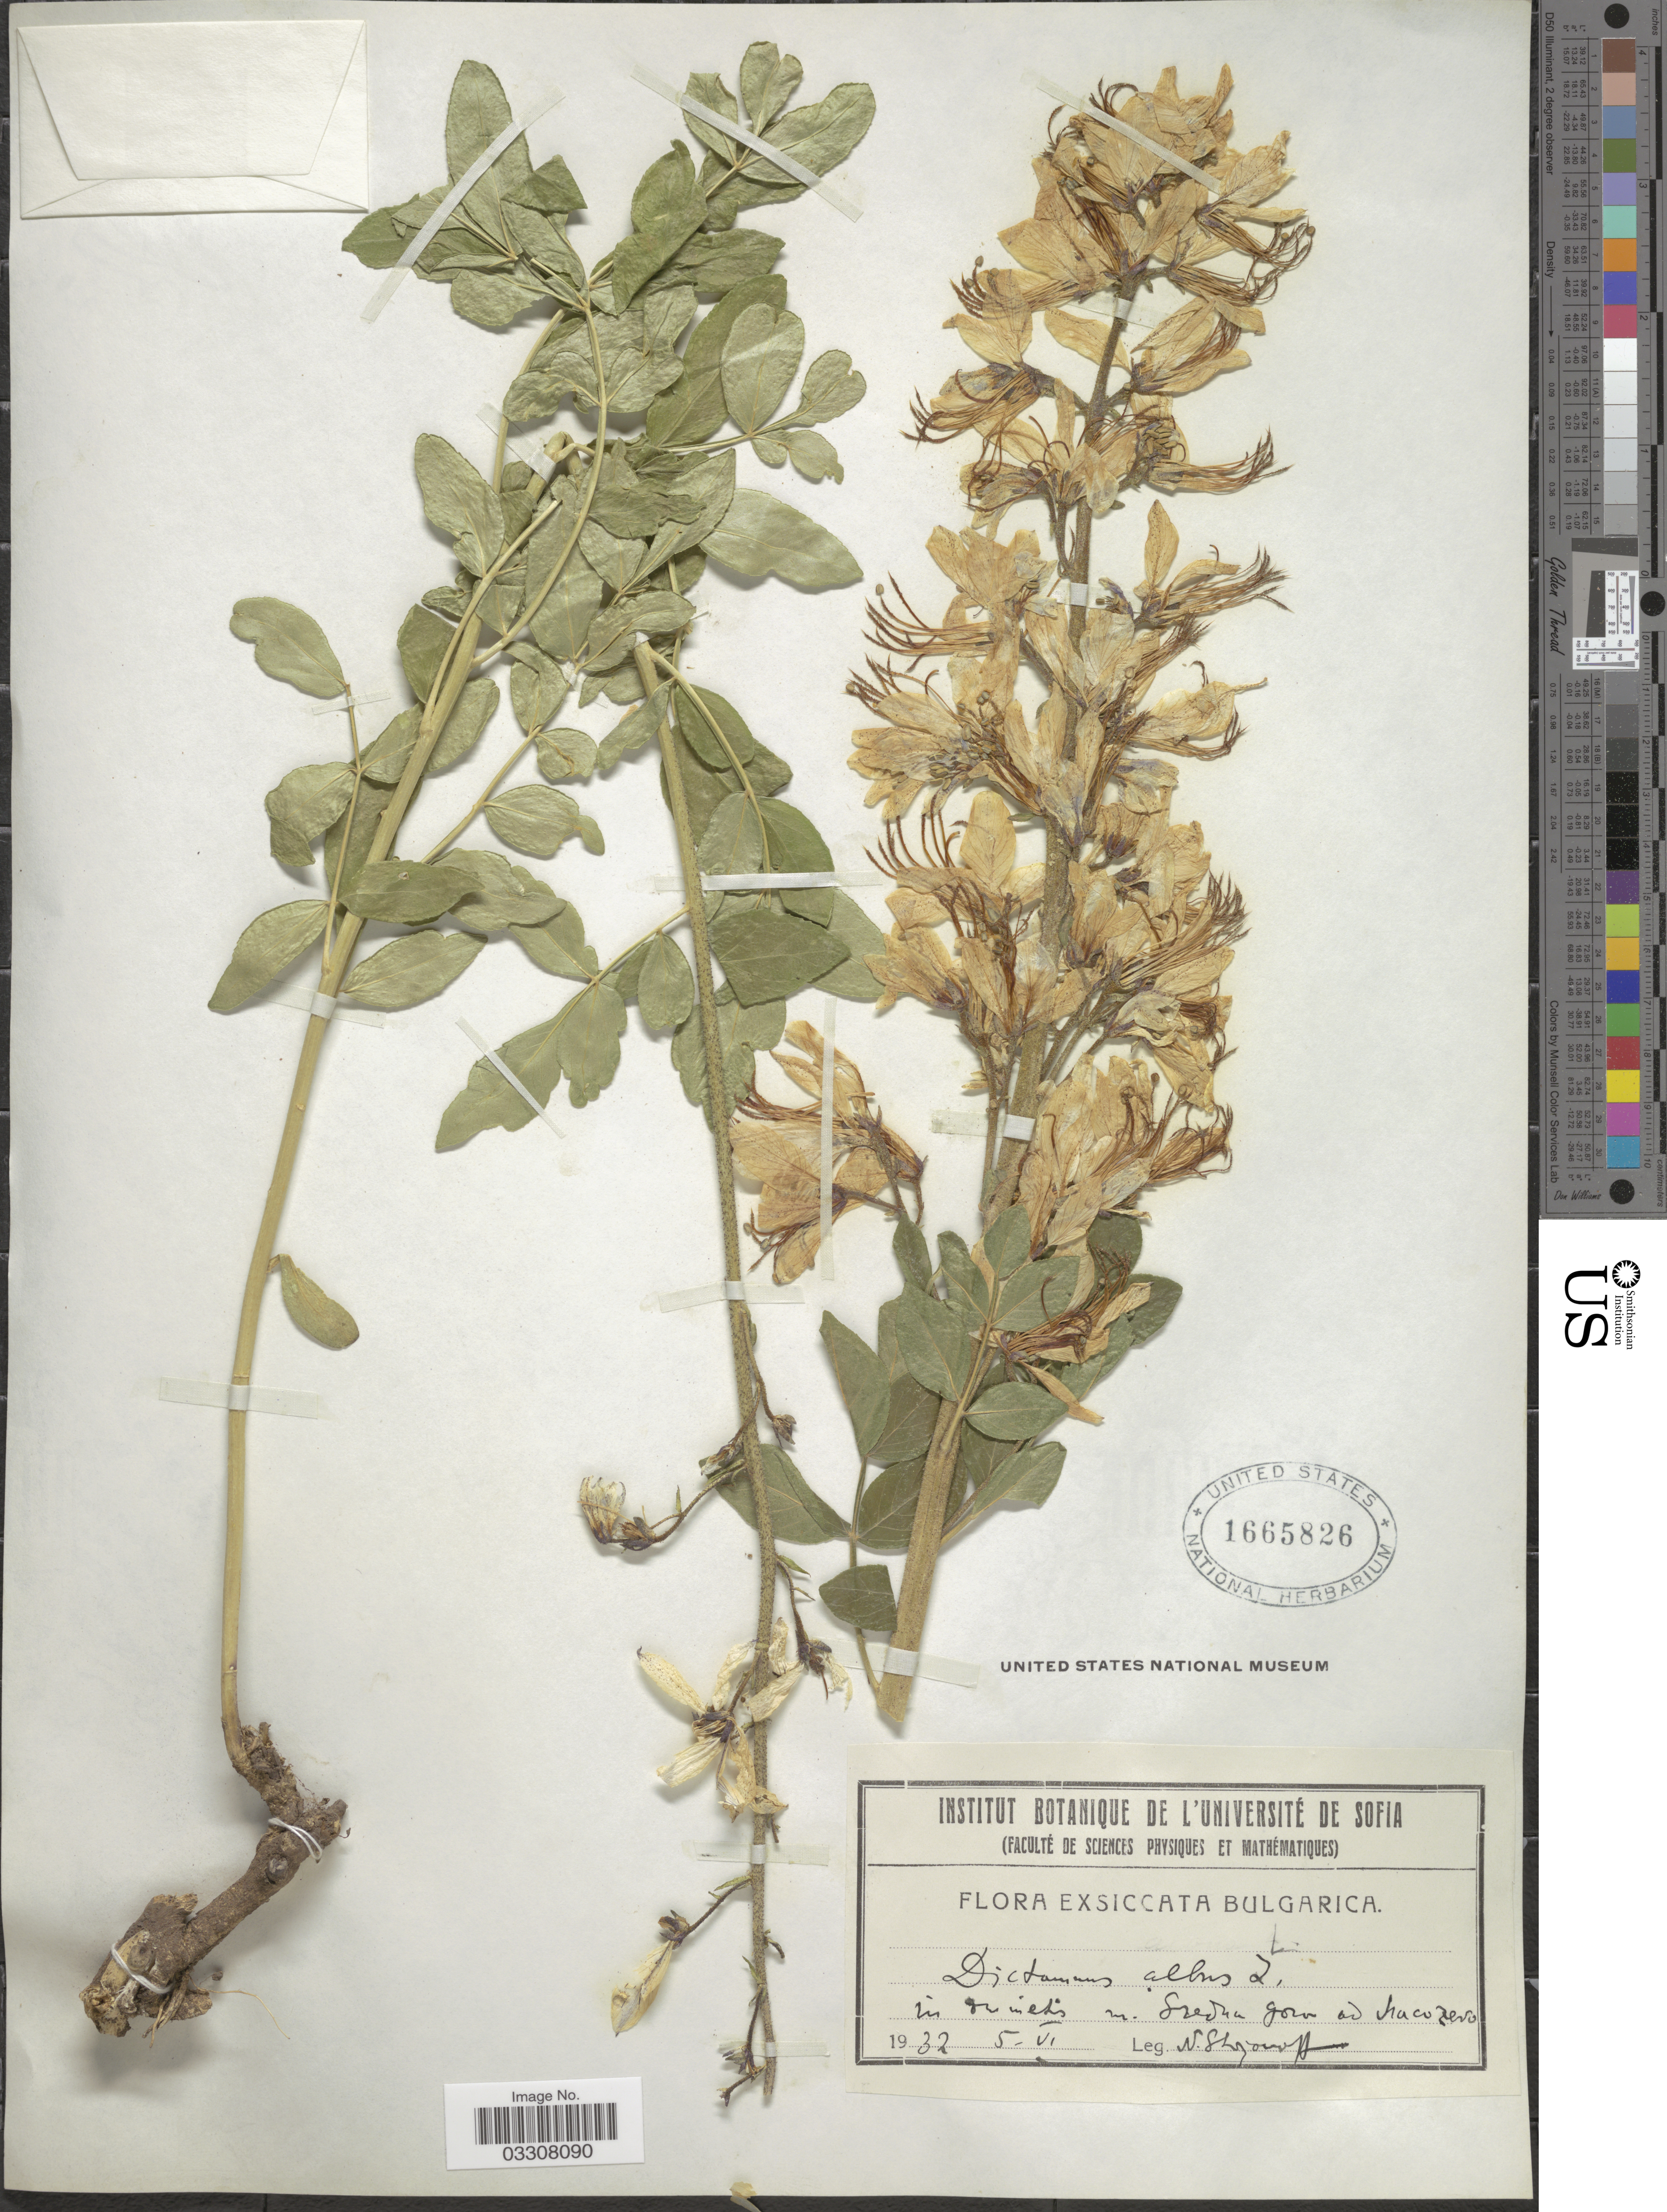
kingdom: Plantae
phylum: Tracheophyta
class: Magnoliopsida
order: Sapindales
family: Rutaceae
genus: Dictamnus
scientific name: Dictamnus albus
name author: L.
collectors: N. Stojanoff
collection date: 1932-06-05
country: Bulgaria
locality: Nr. Szedun Gozu ad Nacozevo. [interpreted]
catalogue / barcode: US 1665826